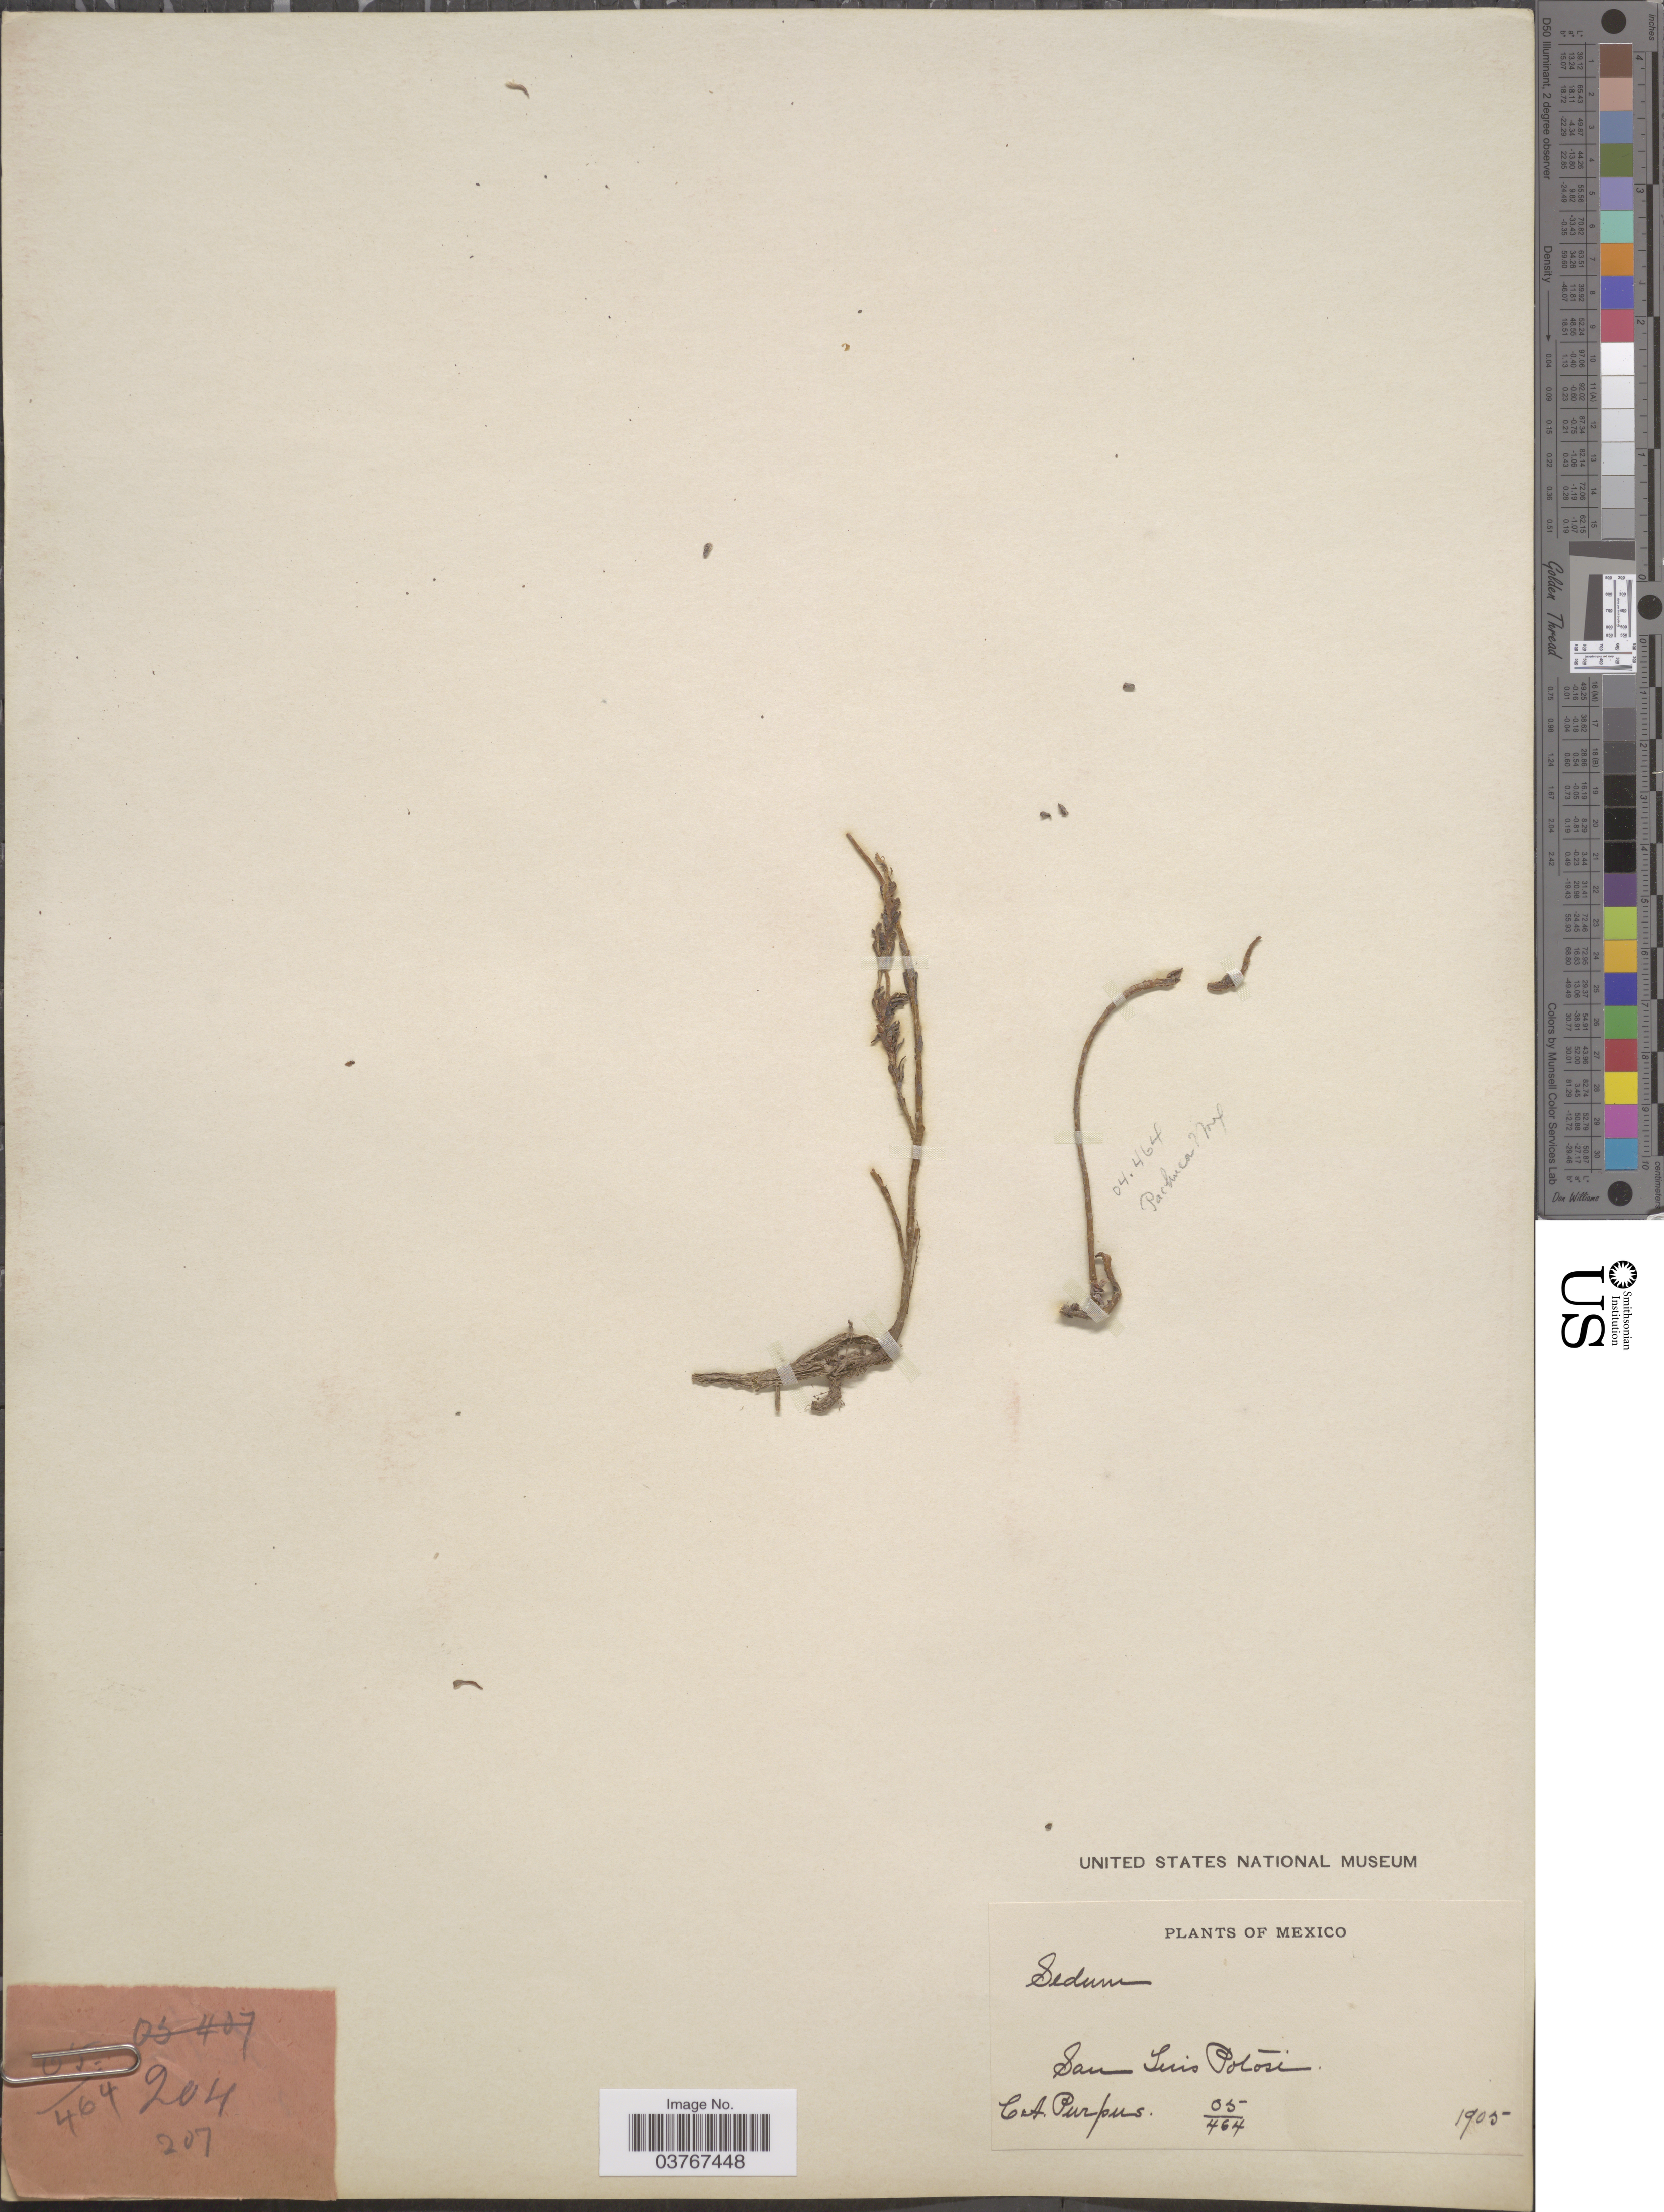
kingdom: Plantae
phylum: Tracheophyta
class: Magnoliopsida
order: Saxifragales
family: Crassulaceae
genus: Sedum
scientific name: Sedum sp.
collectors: C. A. Purpus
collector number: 05/464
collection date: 1905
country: Mexico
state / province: San Luis Potosí